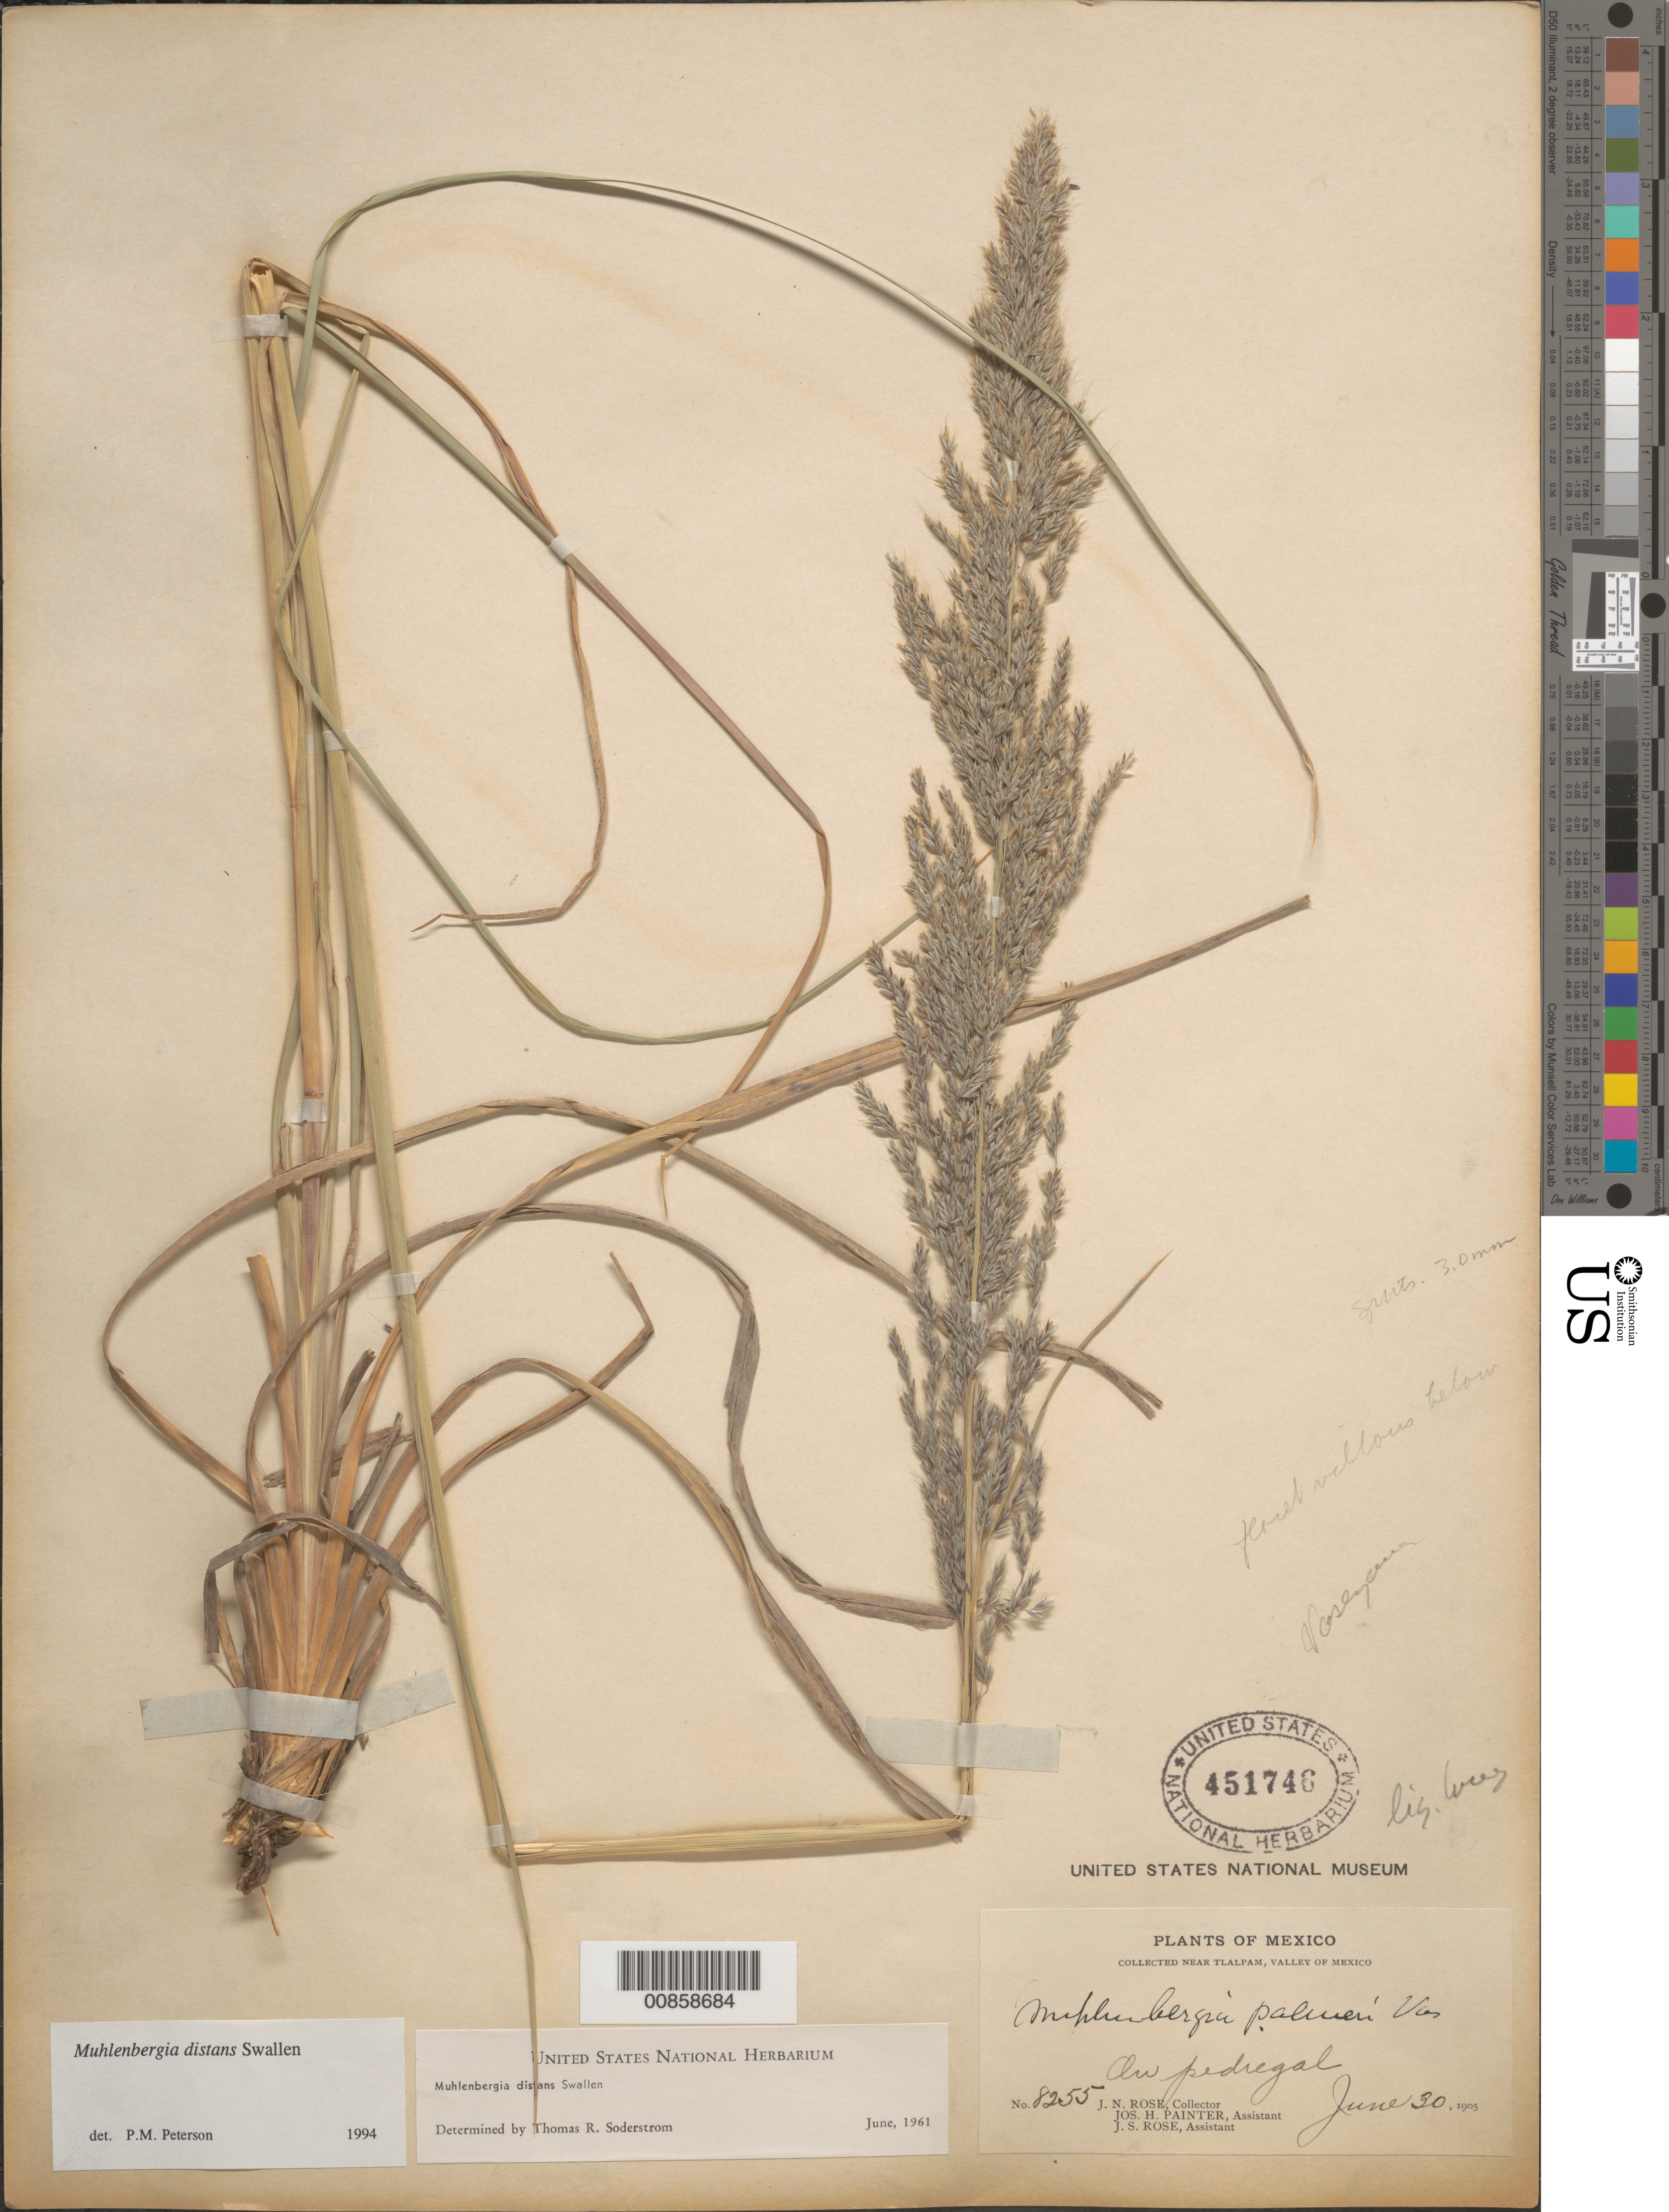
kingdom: Plantae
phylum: Tracheophyta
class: Liliopsida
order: Poales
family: Poaceae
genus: Muhlenbergia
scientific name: Muhlenbergia distans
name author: Swallen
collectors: J. N. Rose, J. H. Painter & J. S. Rose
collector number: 8255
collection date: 1905-06-30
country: Mexico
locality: Near Tlalpam, Valley of Mexico. Au pedregal.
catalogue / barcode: US 451746